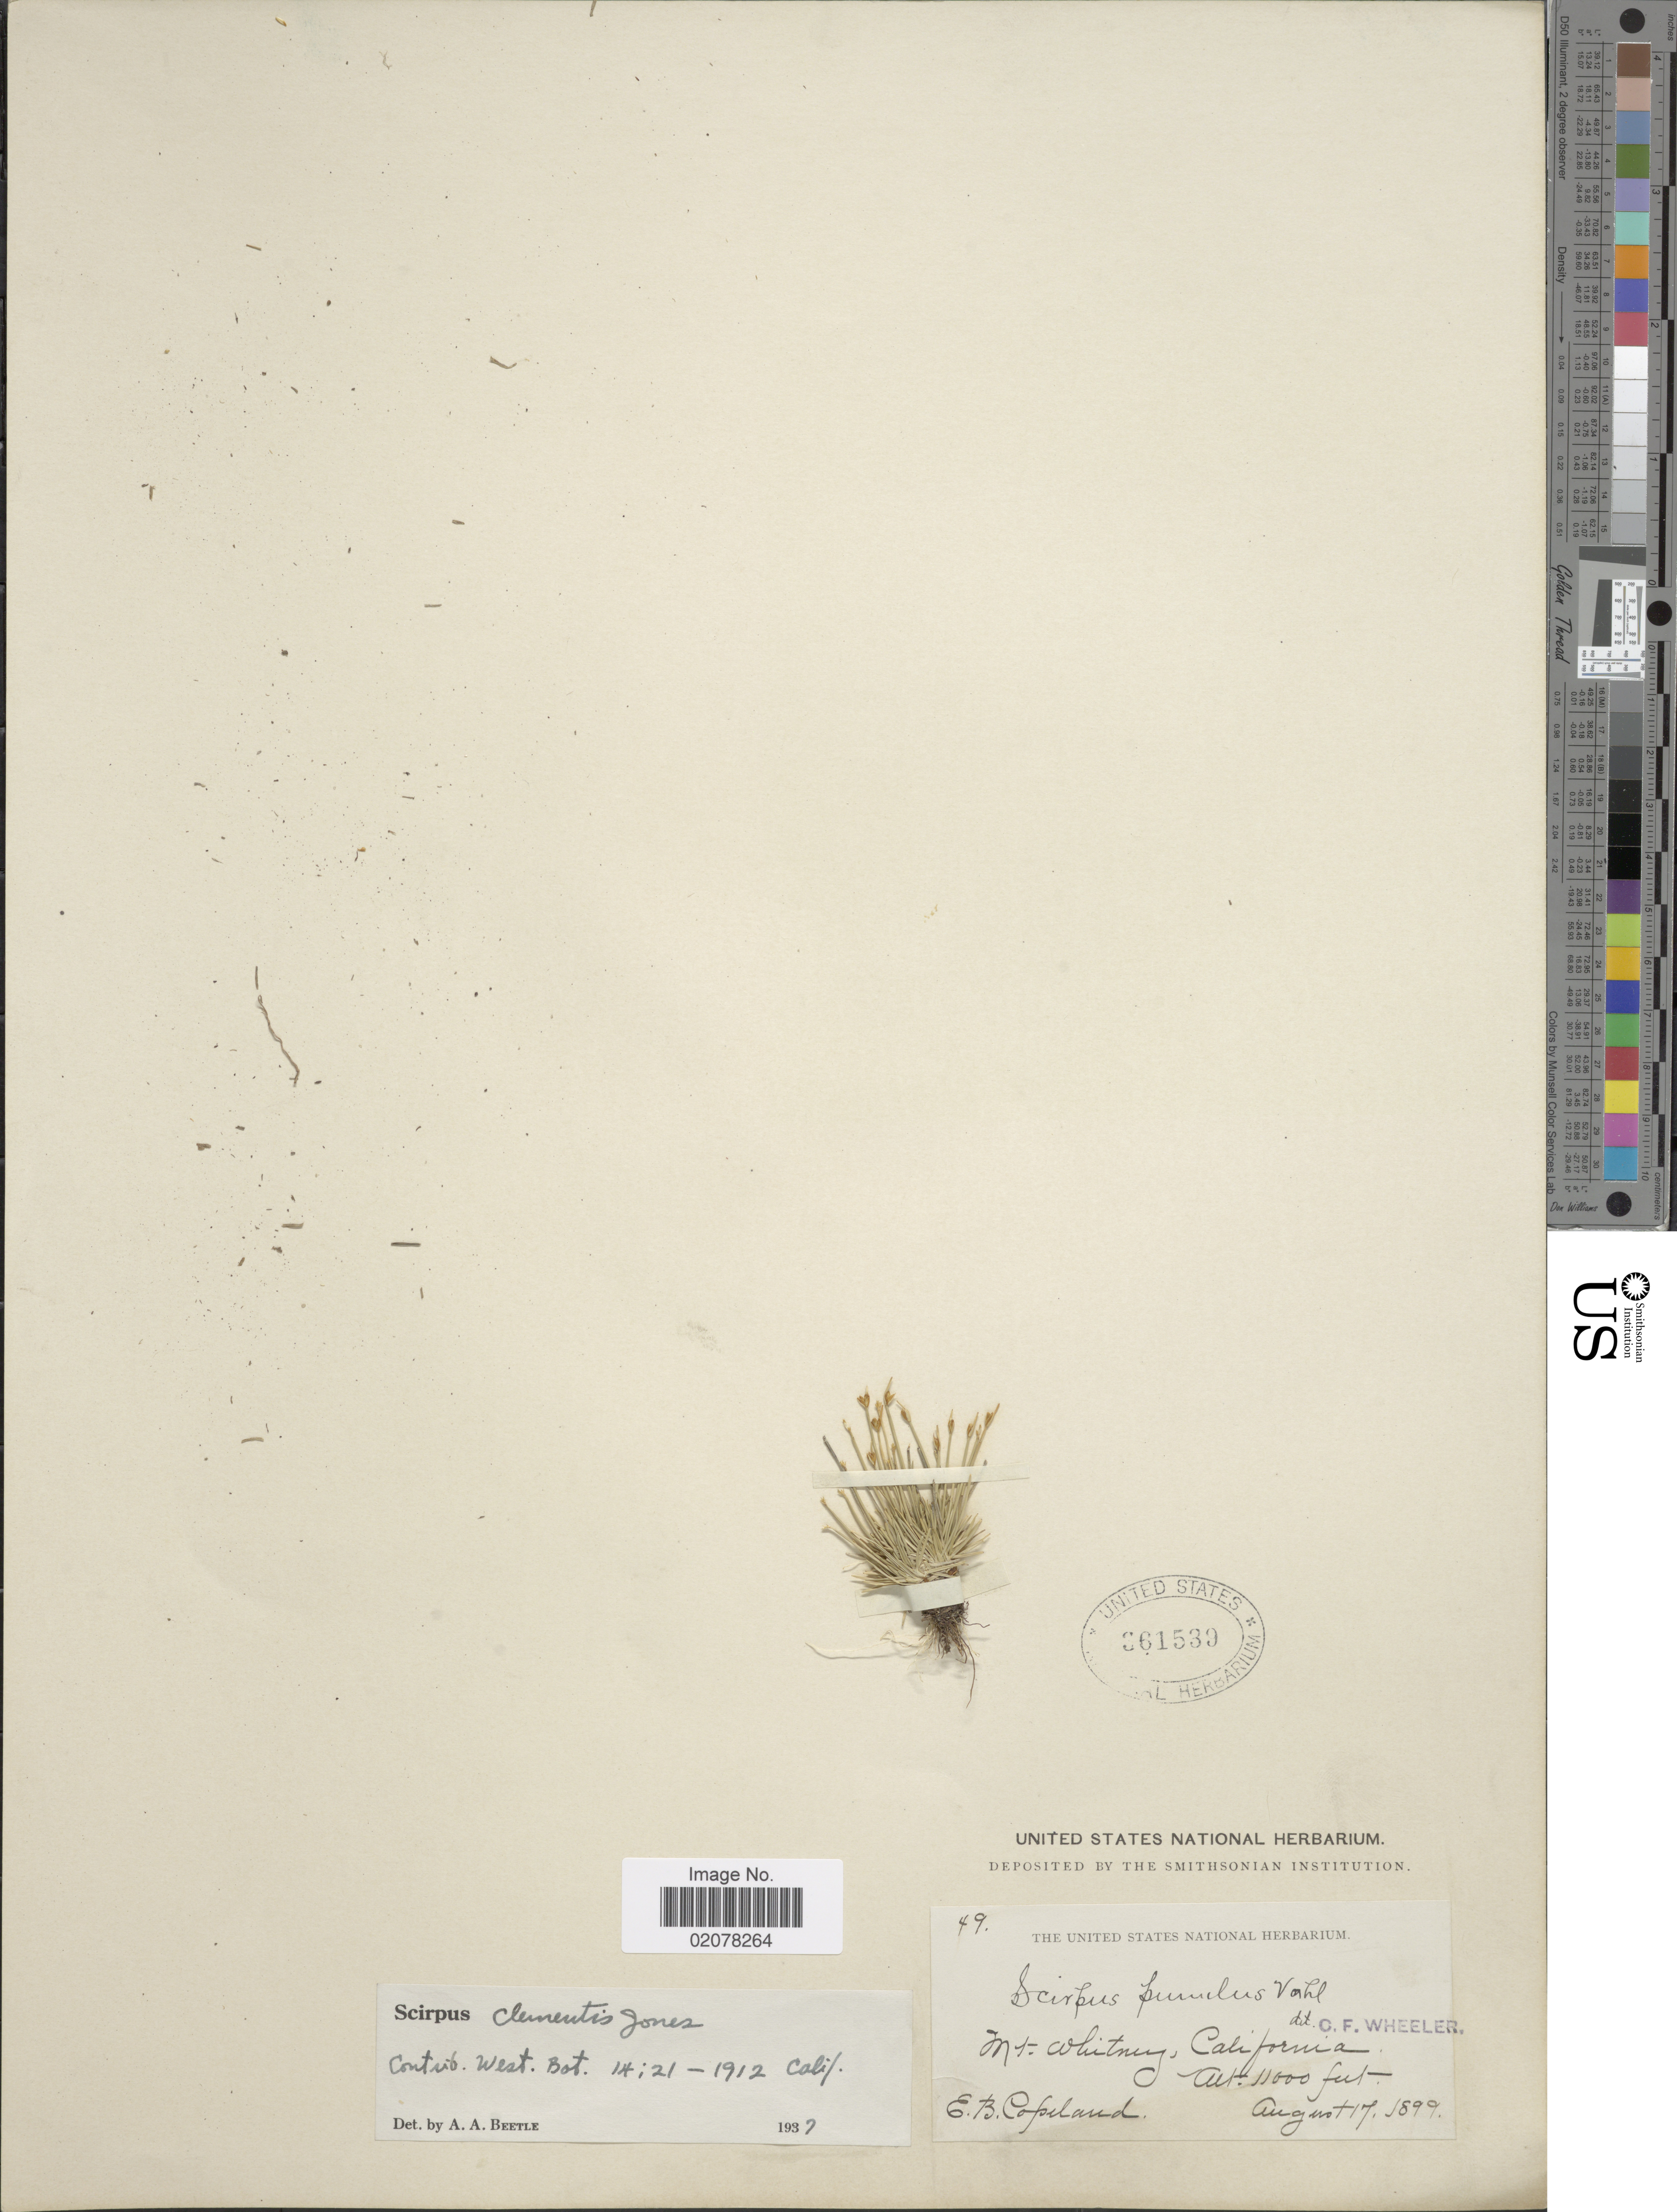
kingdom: Plantae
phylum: Tracheophyta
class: Liliopsida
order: Poales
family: Cyperaceae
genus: Oreobolopsis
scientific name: Oreobolopsis clementis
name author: (M.E. Jones) Dhooge & Goetgh.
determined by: Strong, Mark T., (BOT), Smithsonian Institution - National Museum of Natural History (UNITED STATES)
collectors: E. B. Copeland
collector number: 49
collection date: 1899-08-17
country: United States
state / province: California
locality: Mt. whitney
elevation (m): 3353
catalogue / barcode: US 361539